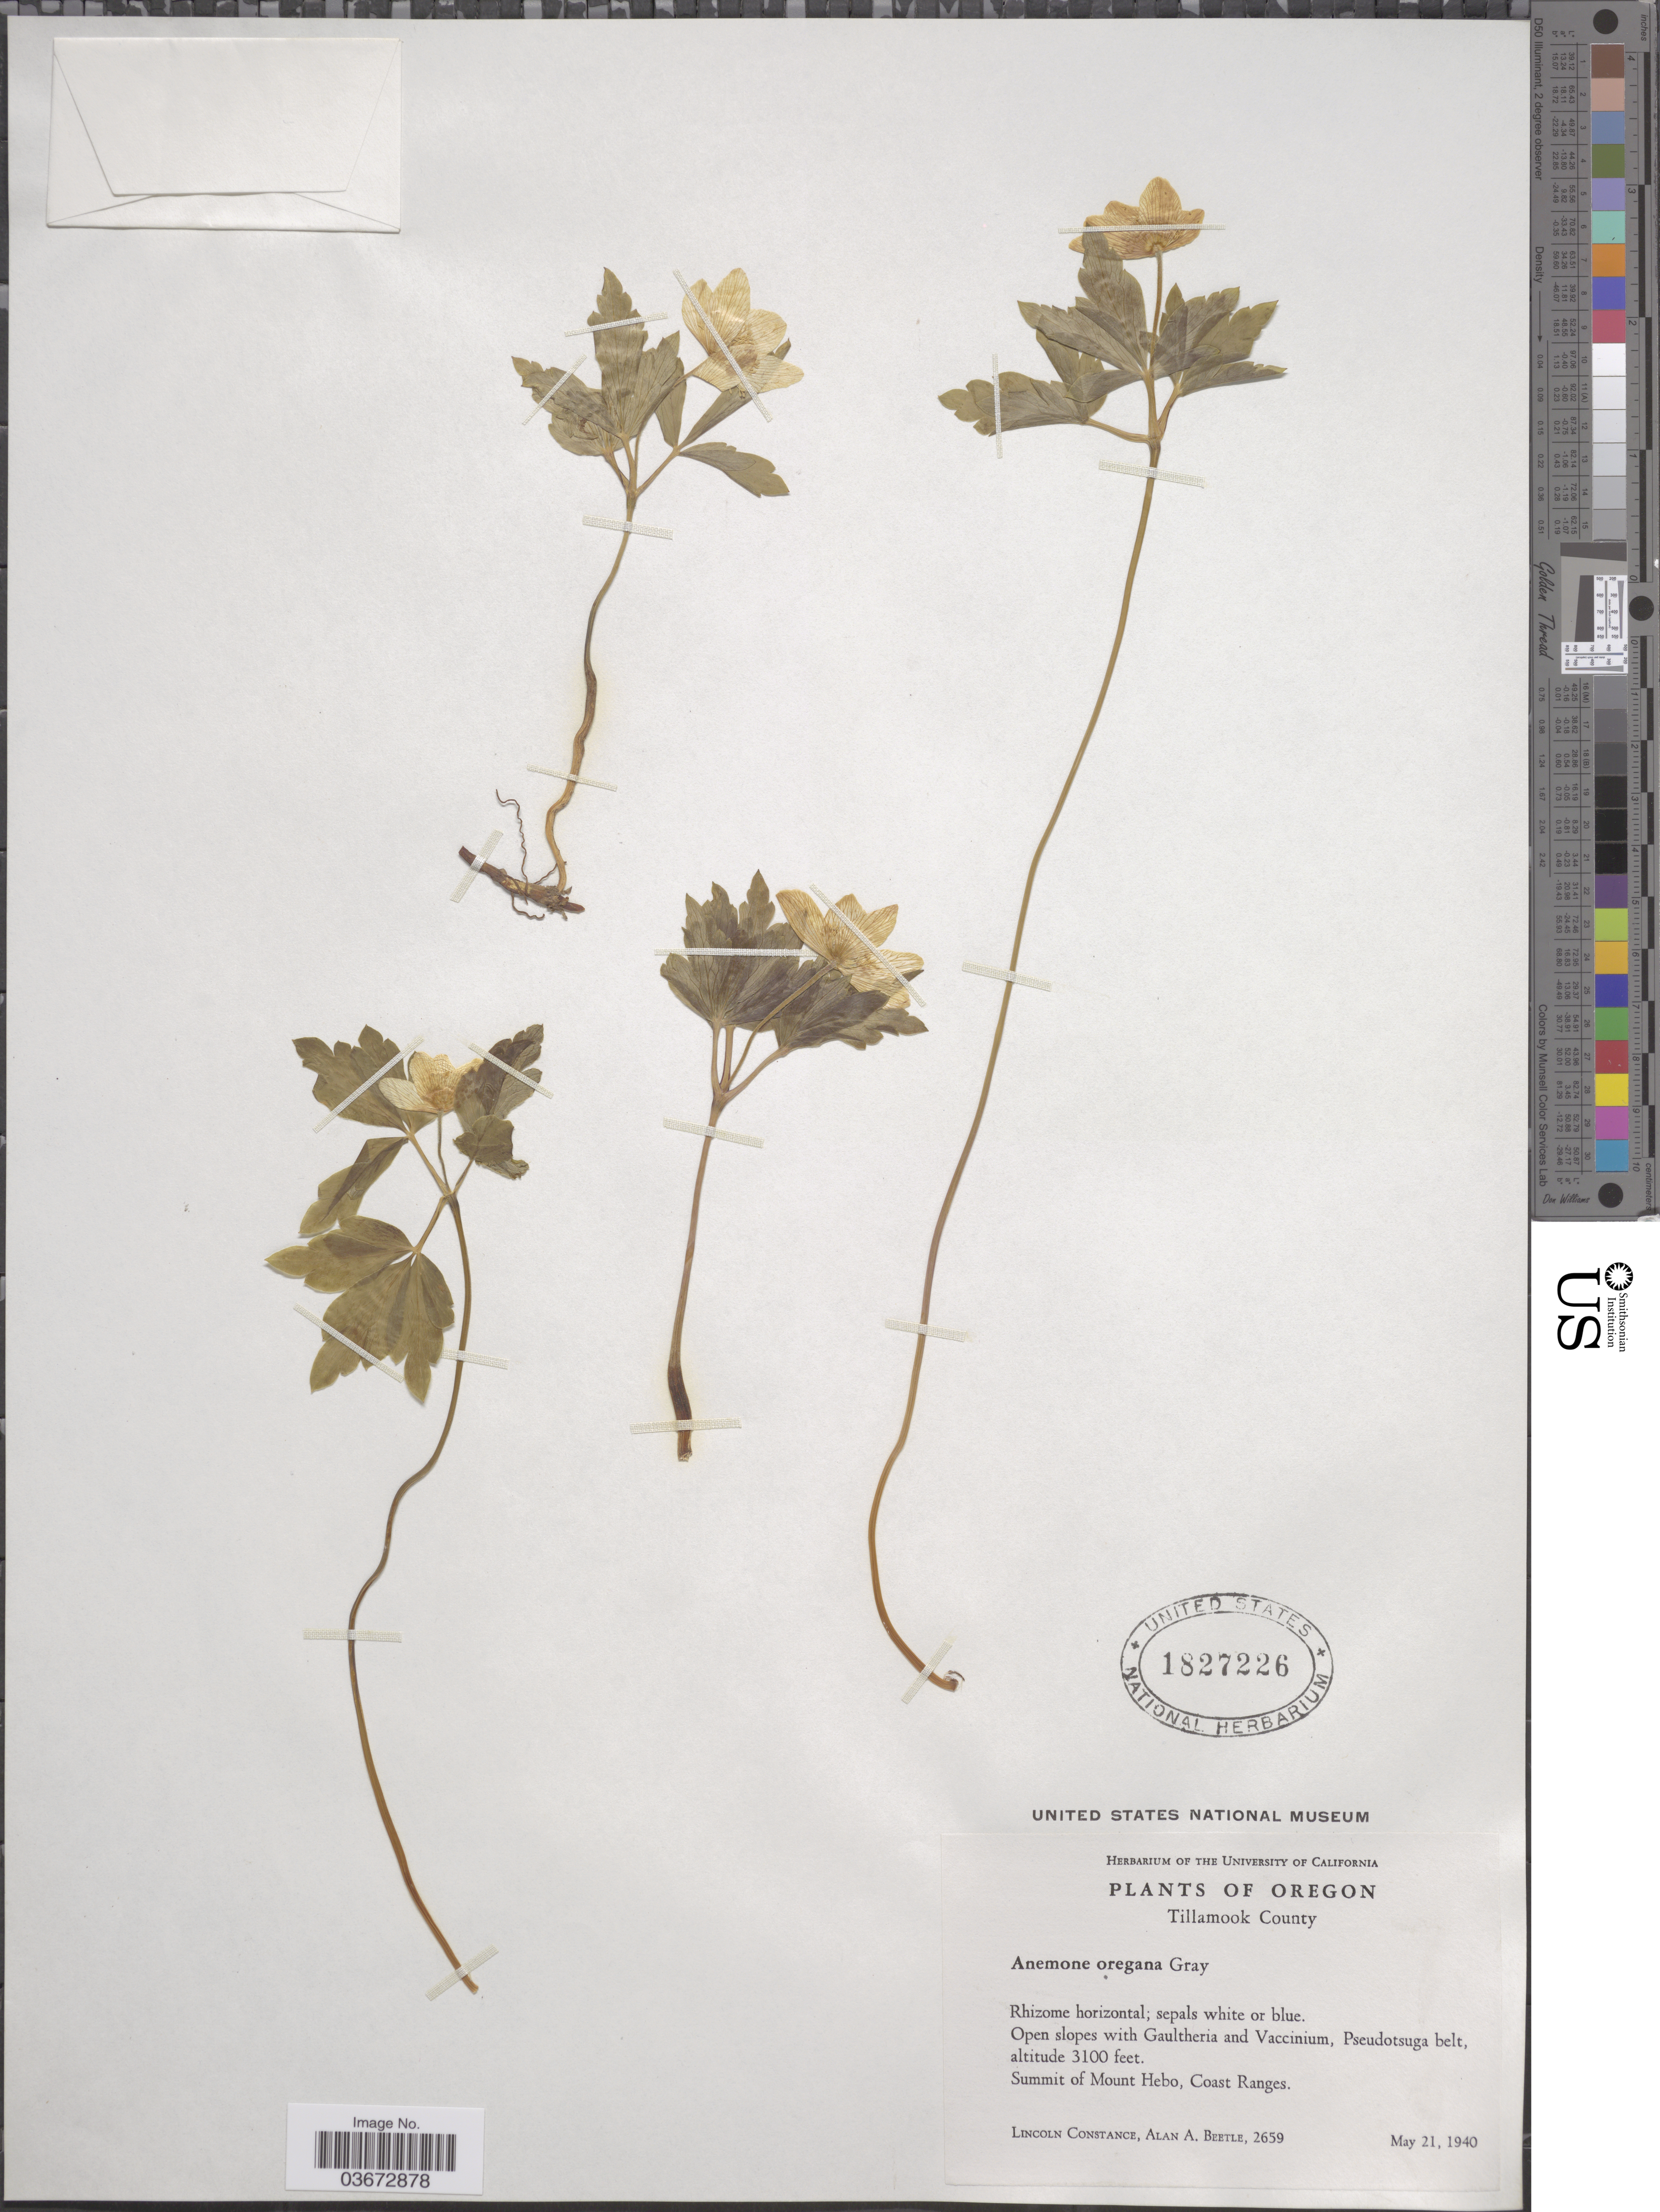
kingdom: Plantae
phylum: Tracheophyta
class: Magnoliopsida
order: Ranunculales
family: Ranunculaceae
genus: Anemone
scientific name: Anemone quinquefolia var. oregana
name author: (A. Gray) B.L. Rob.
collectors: L. Constance & A. A. Beetle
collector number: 2659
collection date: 1940-05-21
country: United States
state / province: Oregon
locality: Tillamook County. Summit of Mount Hebo, Coast Ranges.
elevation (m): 945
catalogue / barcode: US 1827226